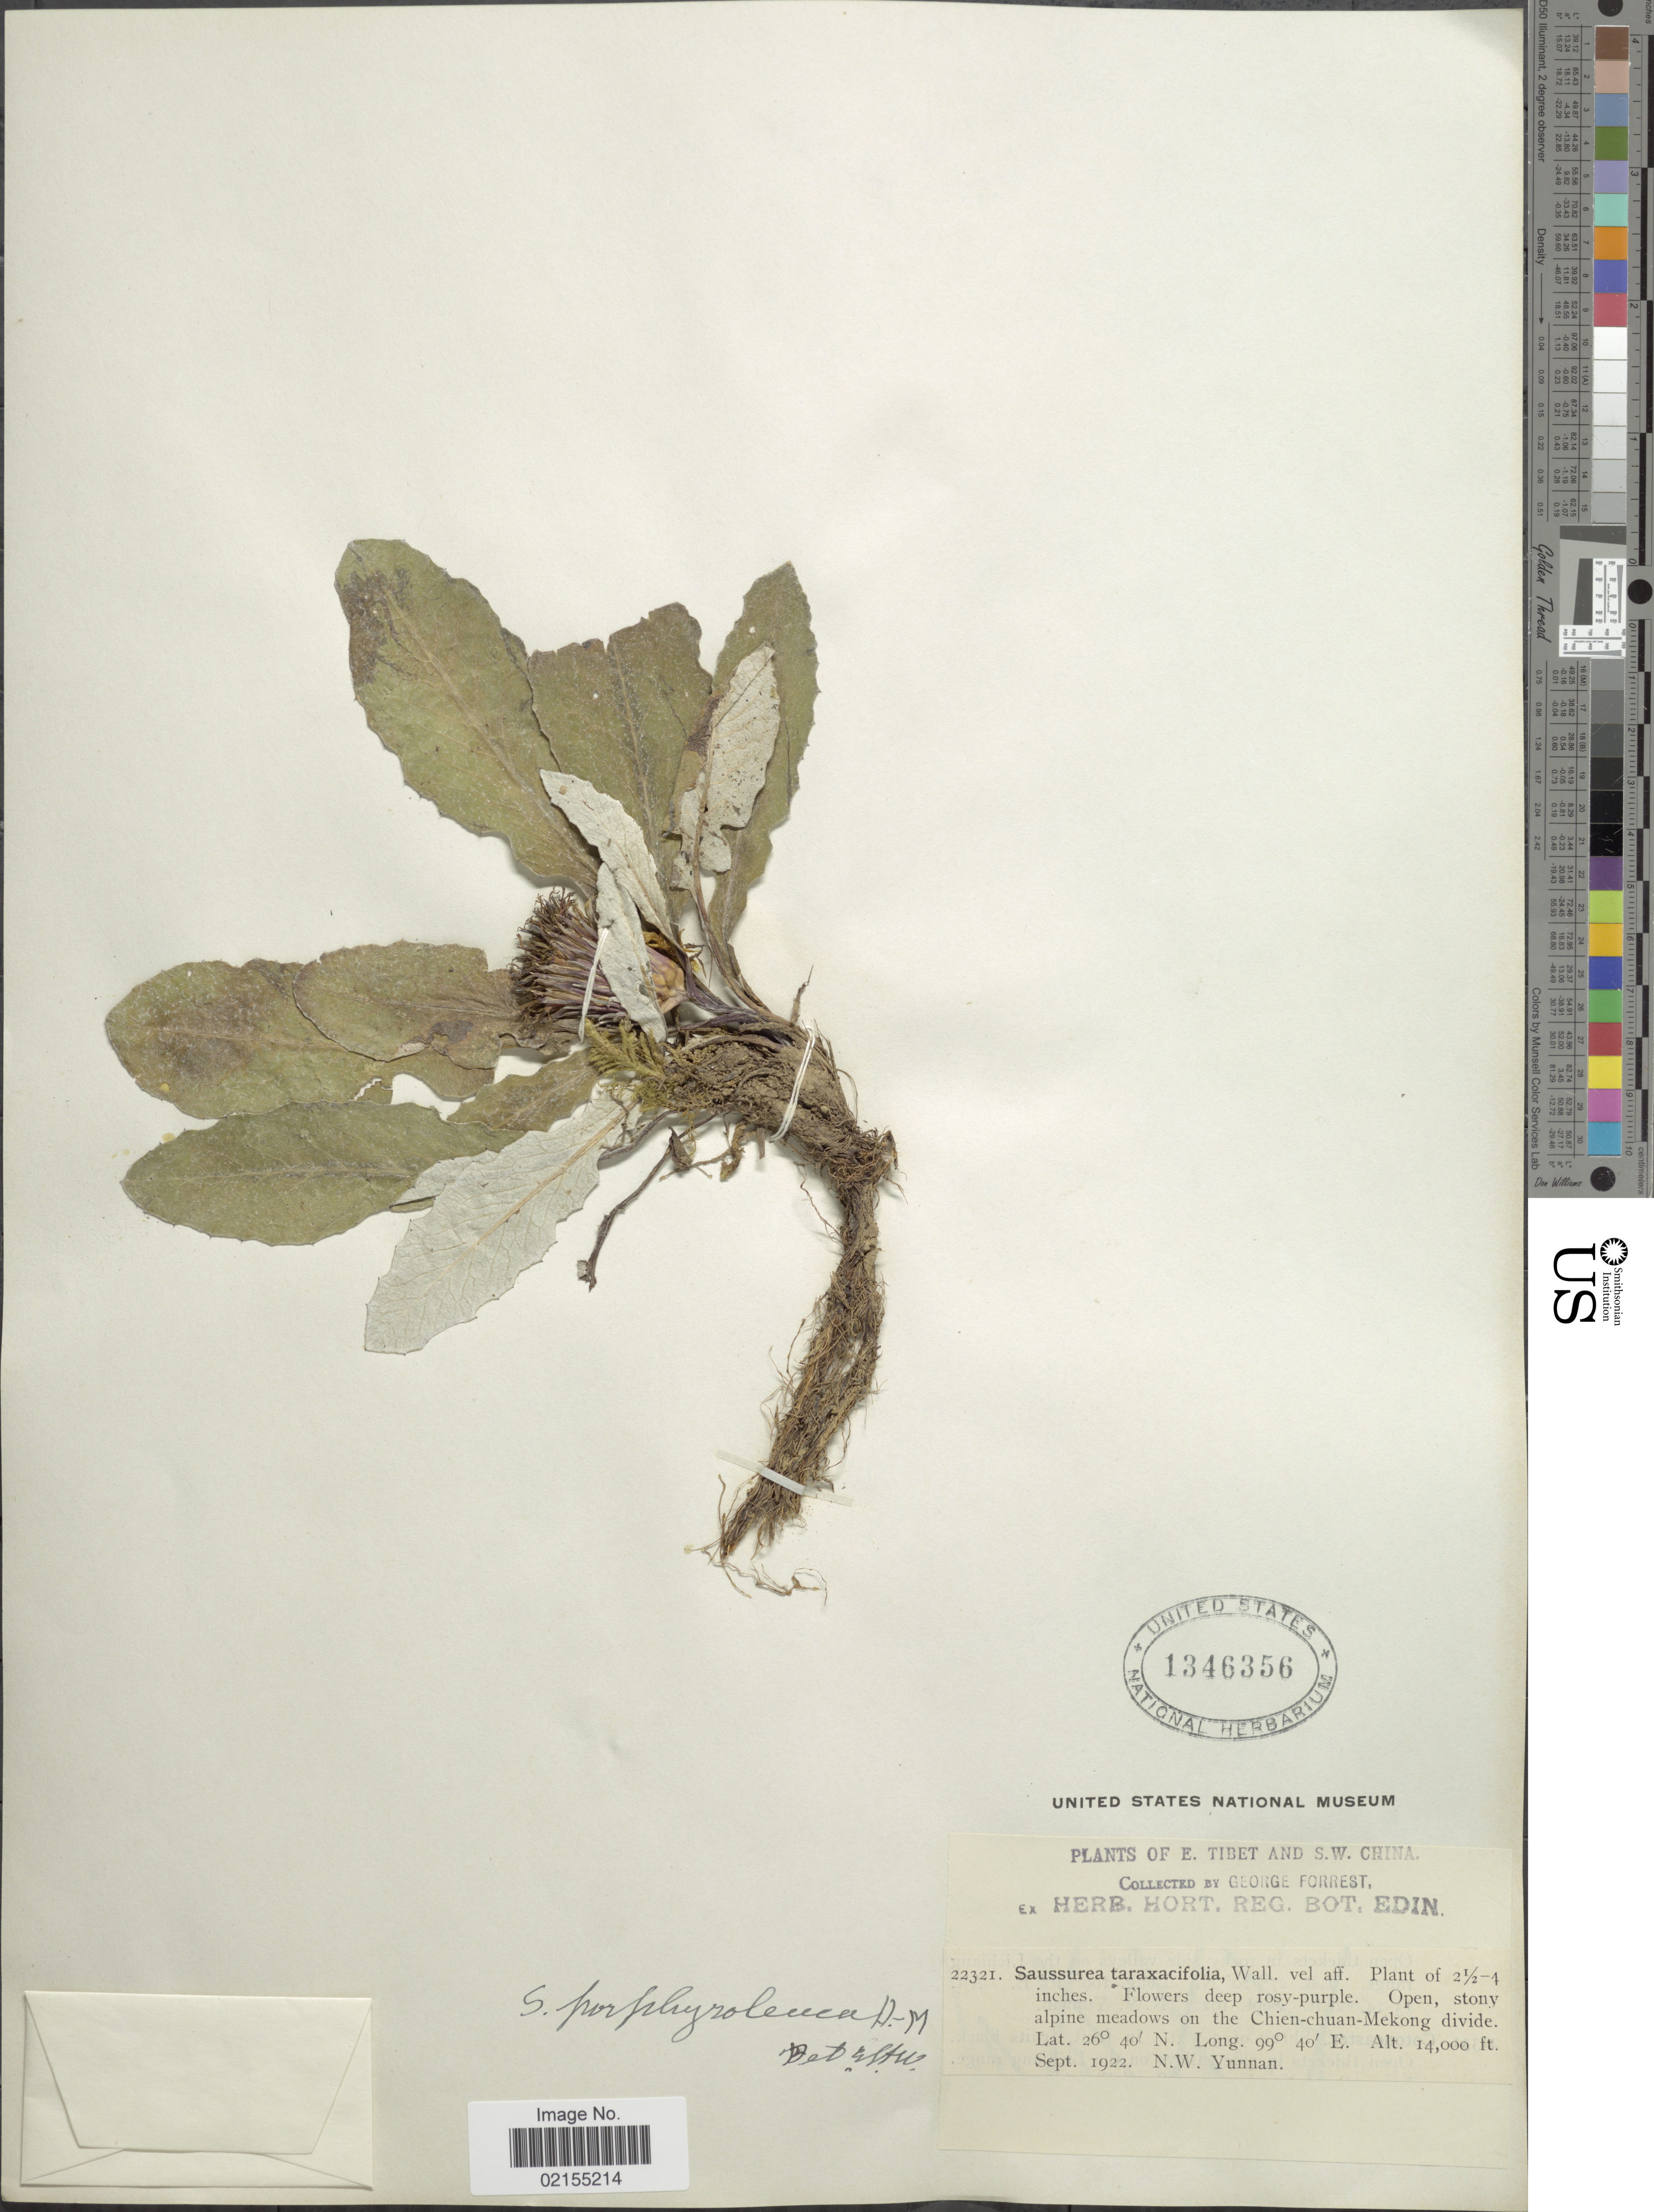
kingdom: Plantae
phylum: Tracheophyta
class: Magnoliopsida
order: Asterales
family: Asteraceae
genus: Saussurea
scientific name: Saussurea porphyroleuca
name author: Hand.-Mazz.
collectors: G. Forrest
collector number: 22321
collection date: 1922-09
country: China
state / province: Yunnan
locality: Open, stony alpine meadows on the Chien-chuan-Mekong divide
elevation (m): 4267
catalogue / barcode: US 1346356